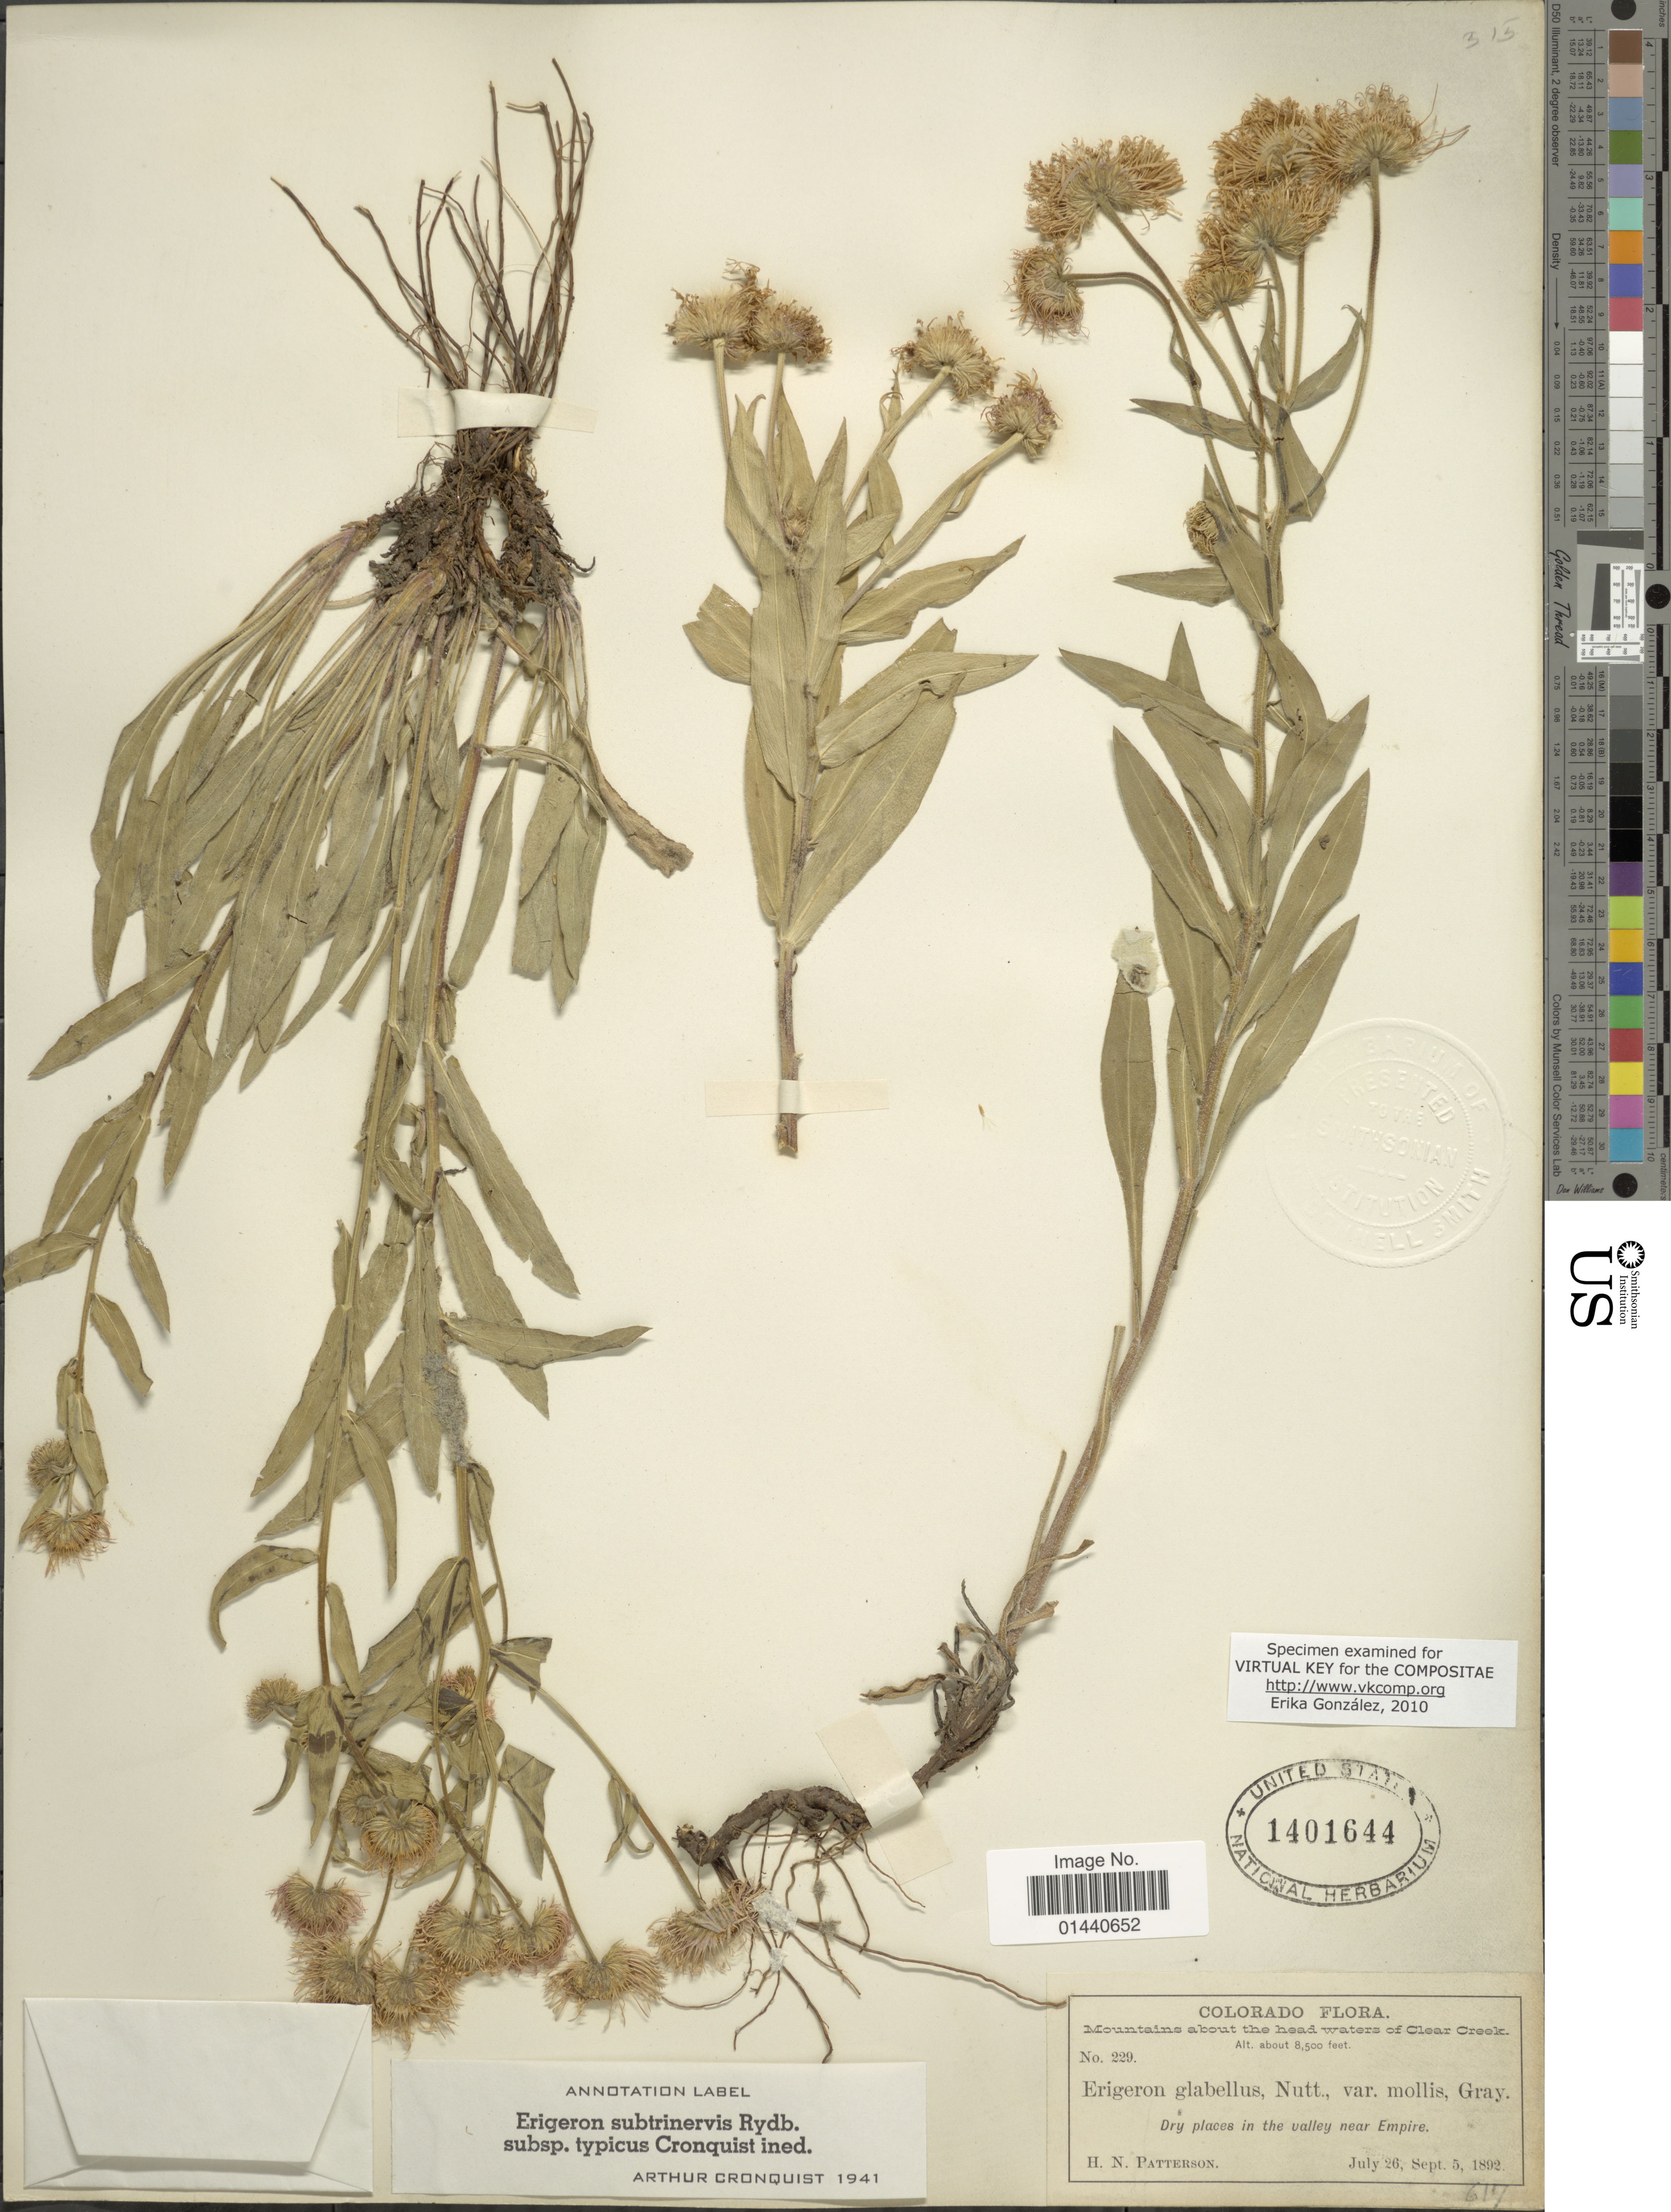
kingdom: Plantae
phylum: Tracheophyta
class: Magnoliopsida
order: Asterales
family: Asteraceae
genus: Erigeron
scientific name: Erigeron subtrinervis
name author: Rydb. ex Porter & Britton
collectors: H. N. Patterson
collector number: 229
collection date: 1892-07-26/1892-09-05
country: United States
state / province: Colorado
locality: Mountains about the head waters of Clear Creek. Dry places in the valley near Empire.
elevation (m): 2591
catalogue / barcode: US 1401644